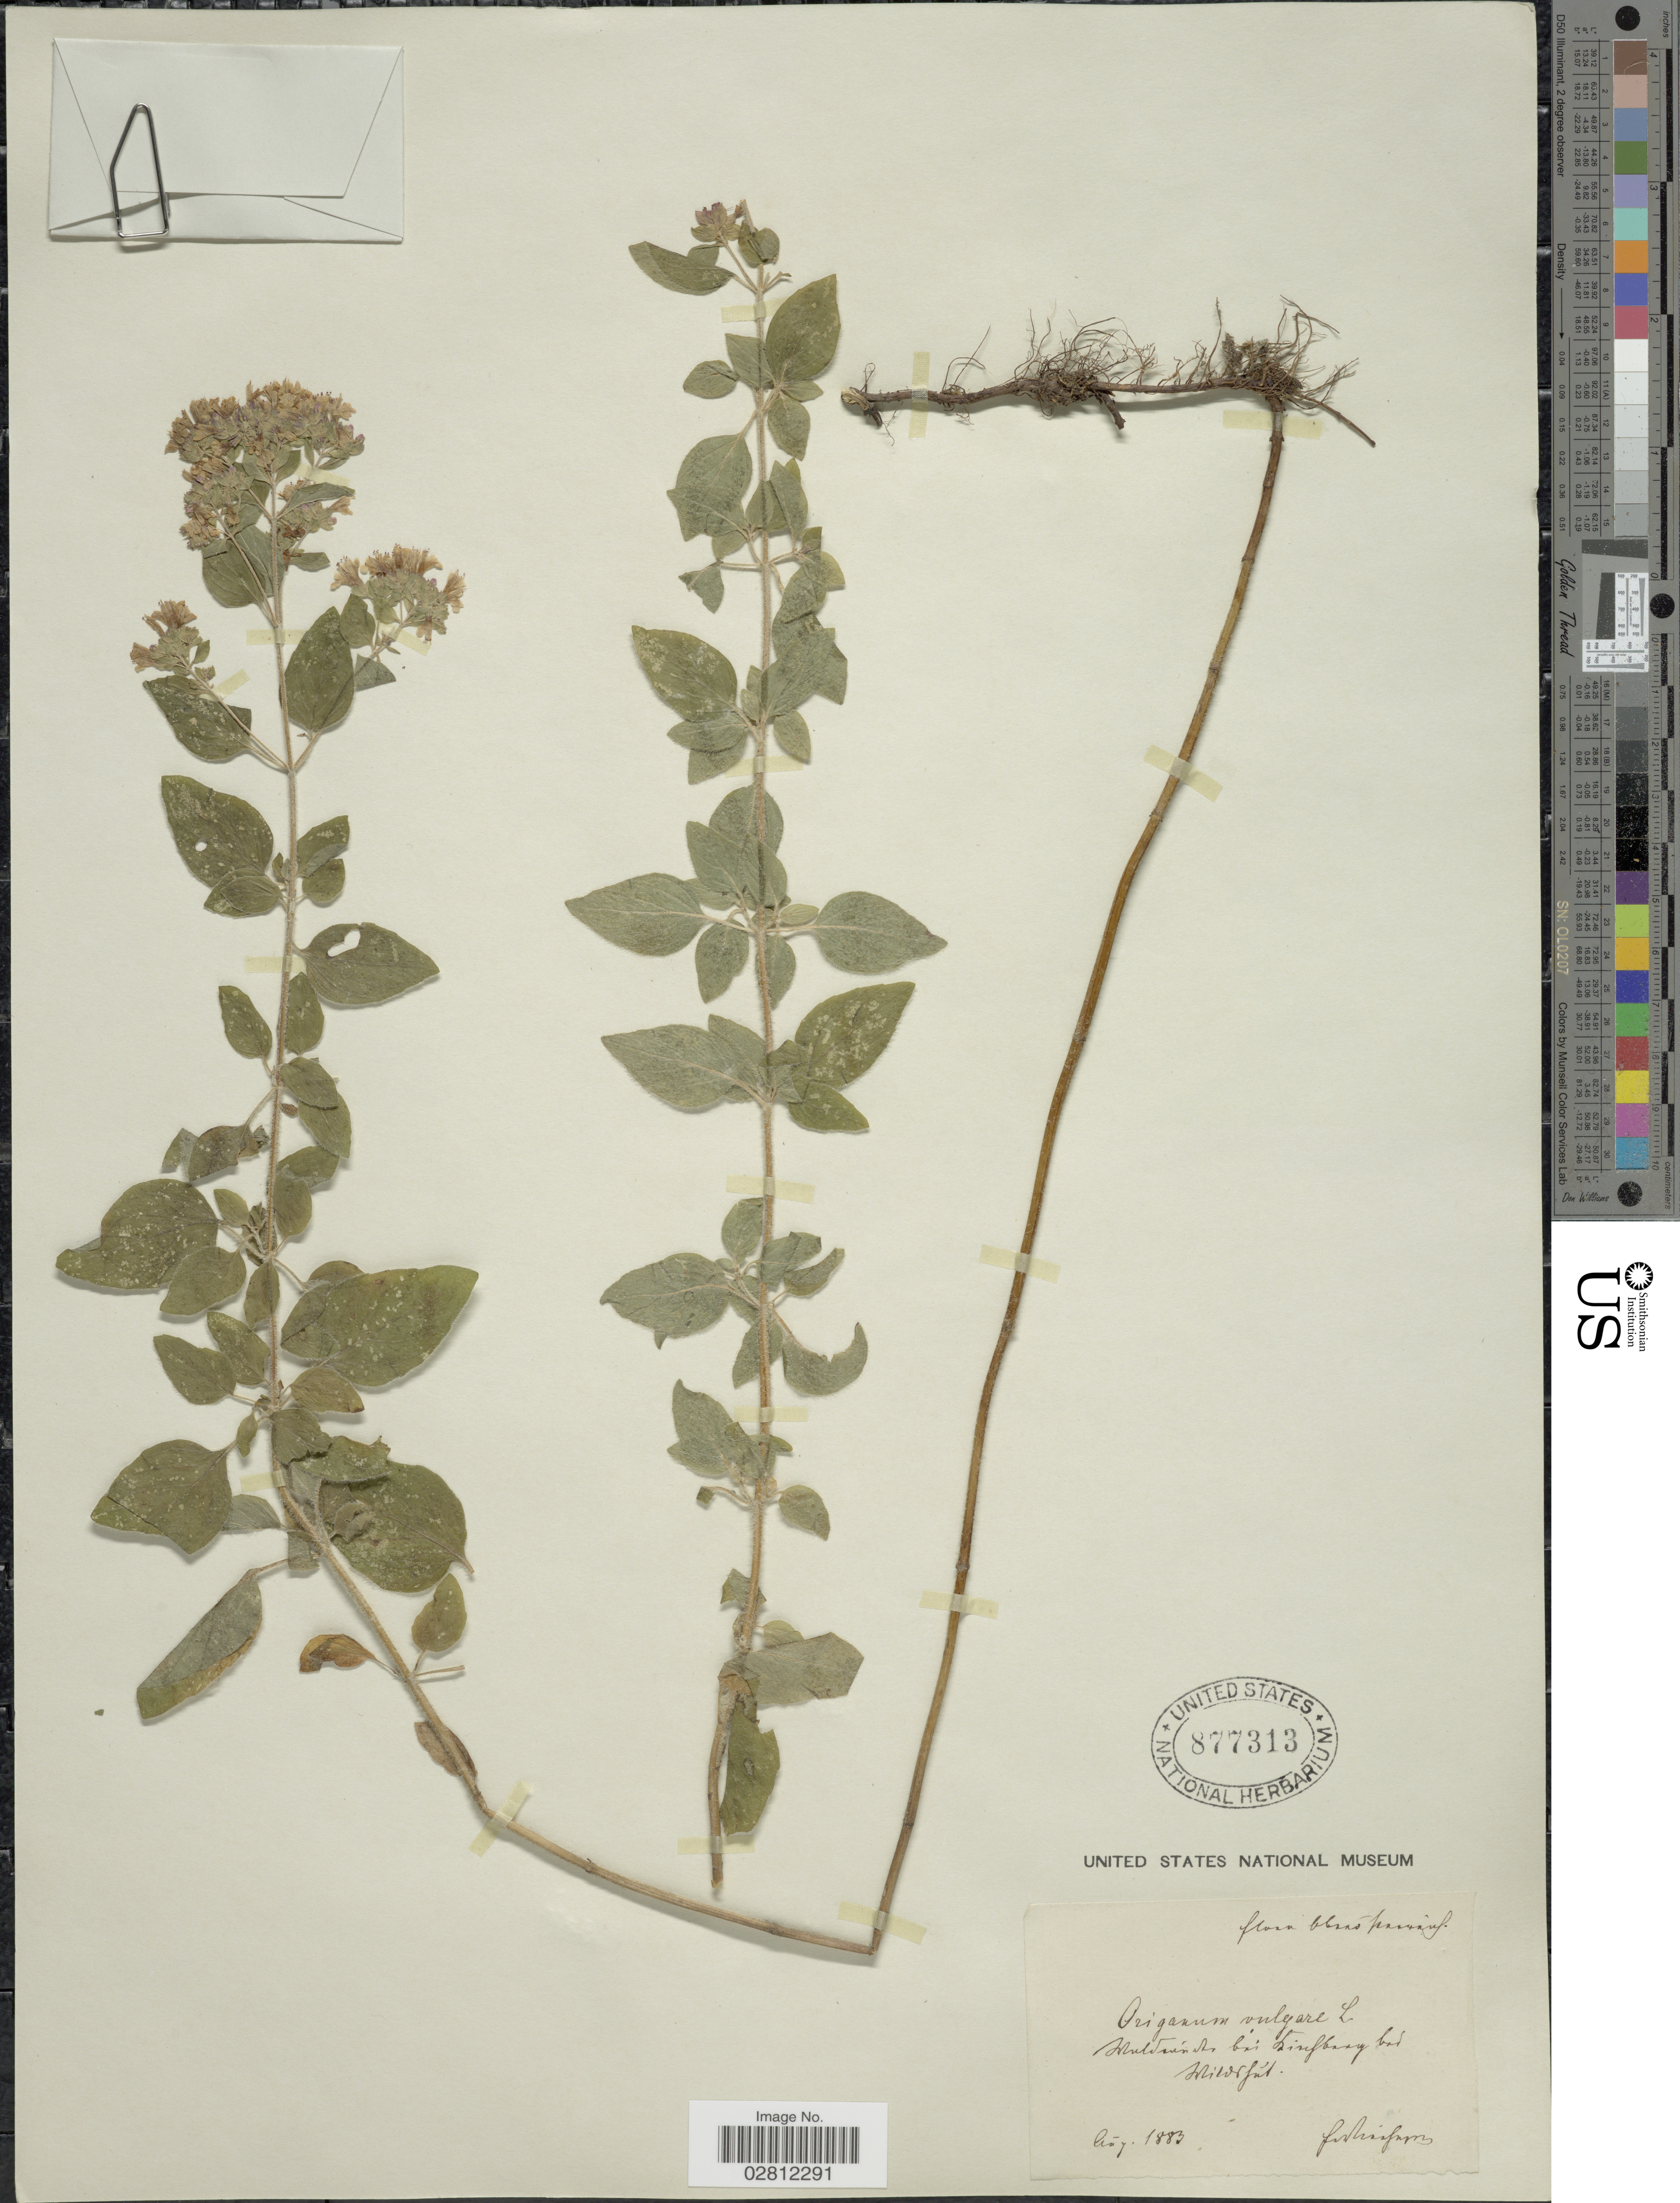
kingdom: Plantae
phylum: Tracheophyta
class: Magnoliopsida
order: Lamiales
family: Lamiaceae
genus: Origanum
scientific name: Origanum vulgare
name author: L.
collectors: F. Vierhapper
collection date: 1883-08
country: Austria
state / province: Oberosterreich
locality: Flora Oberösterreich, Waldränder bei Kirchberg bei Wildshut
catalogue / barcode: US 877313